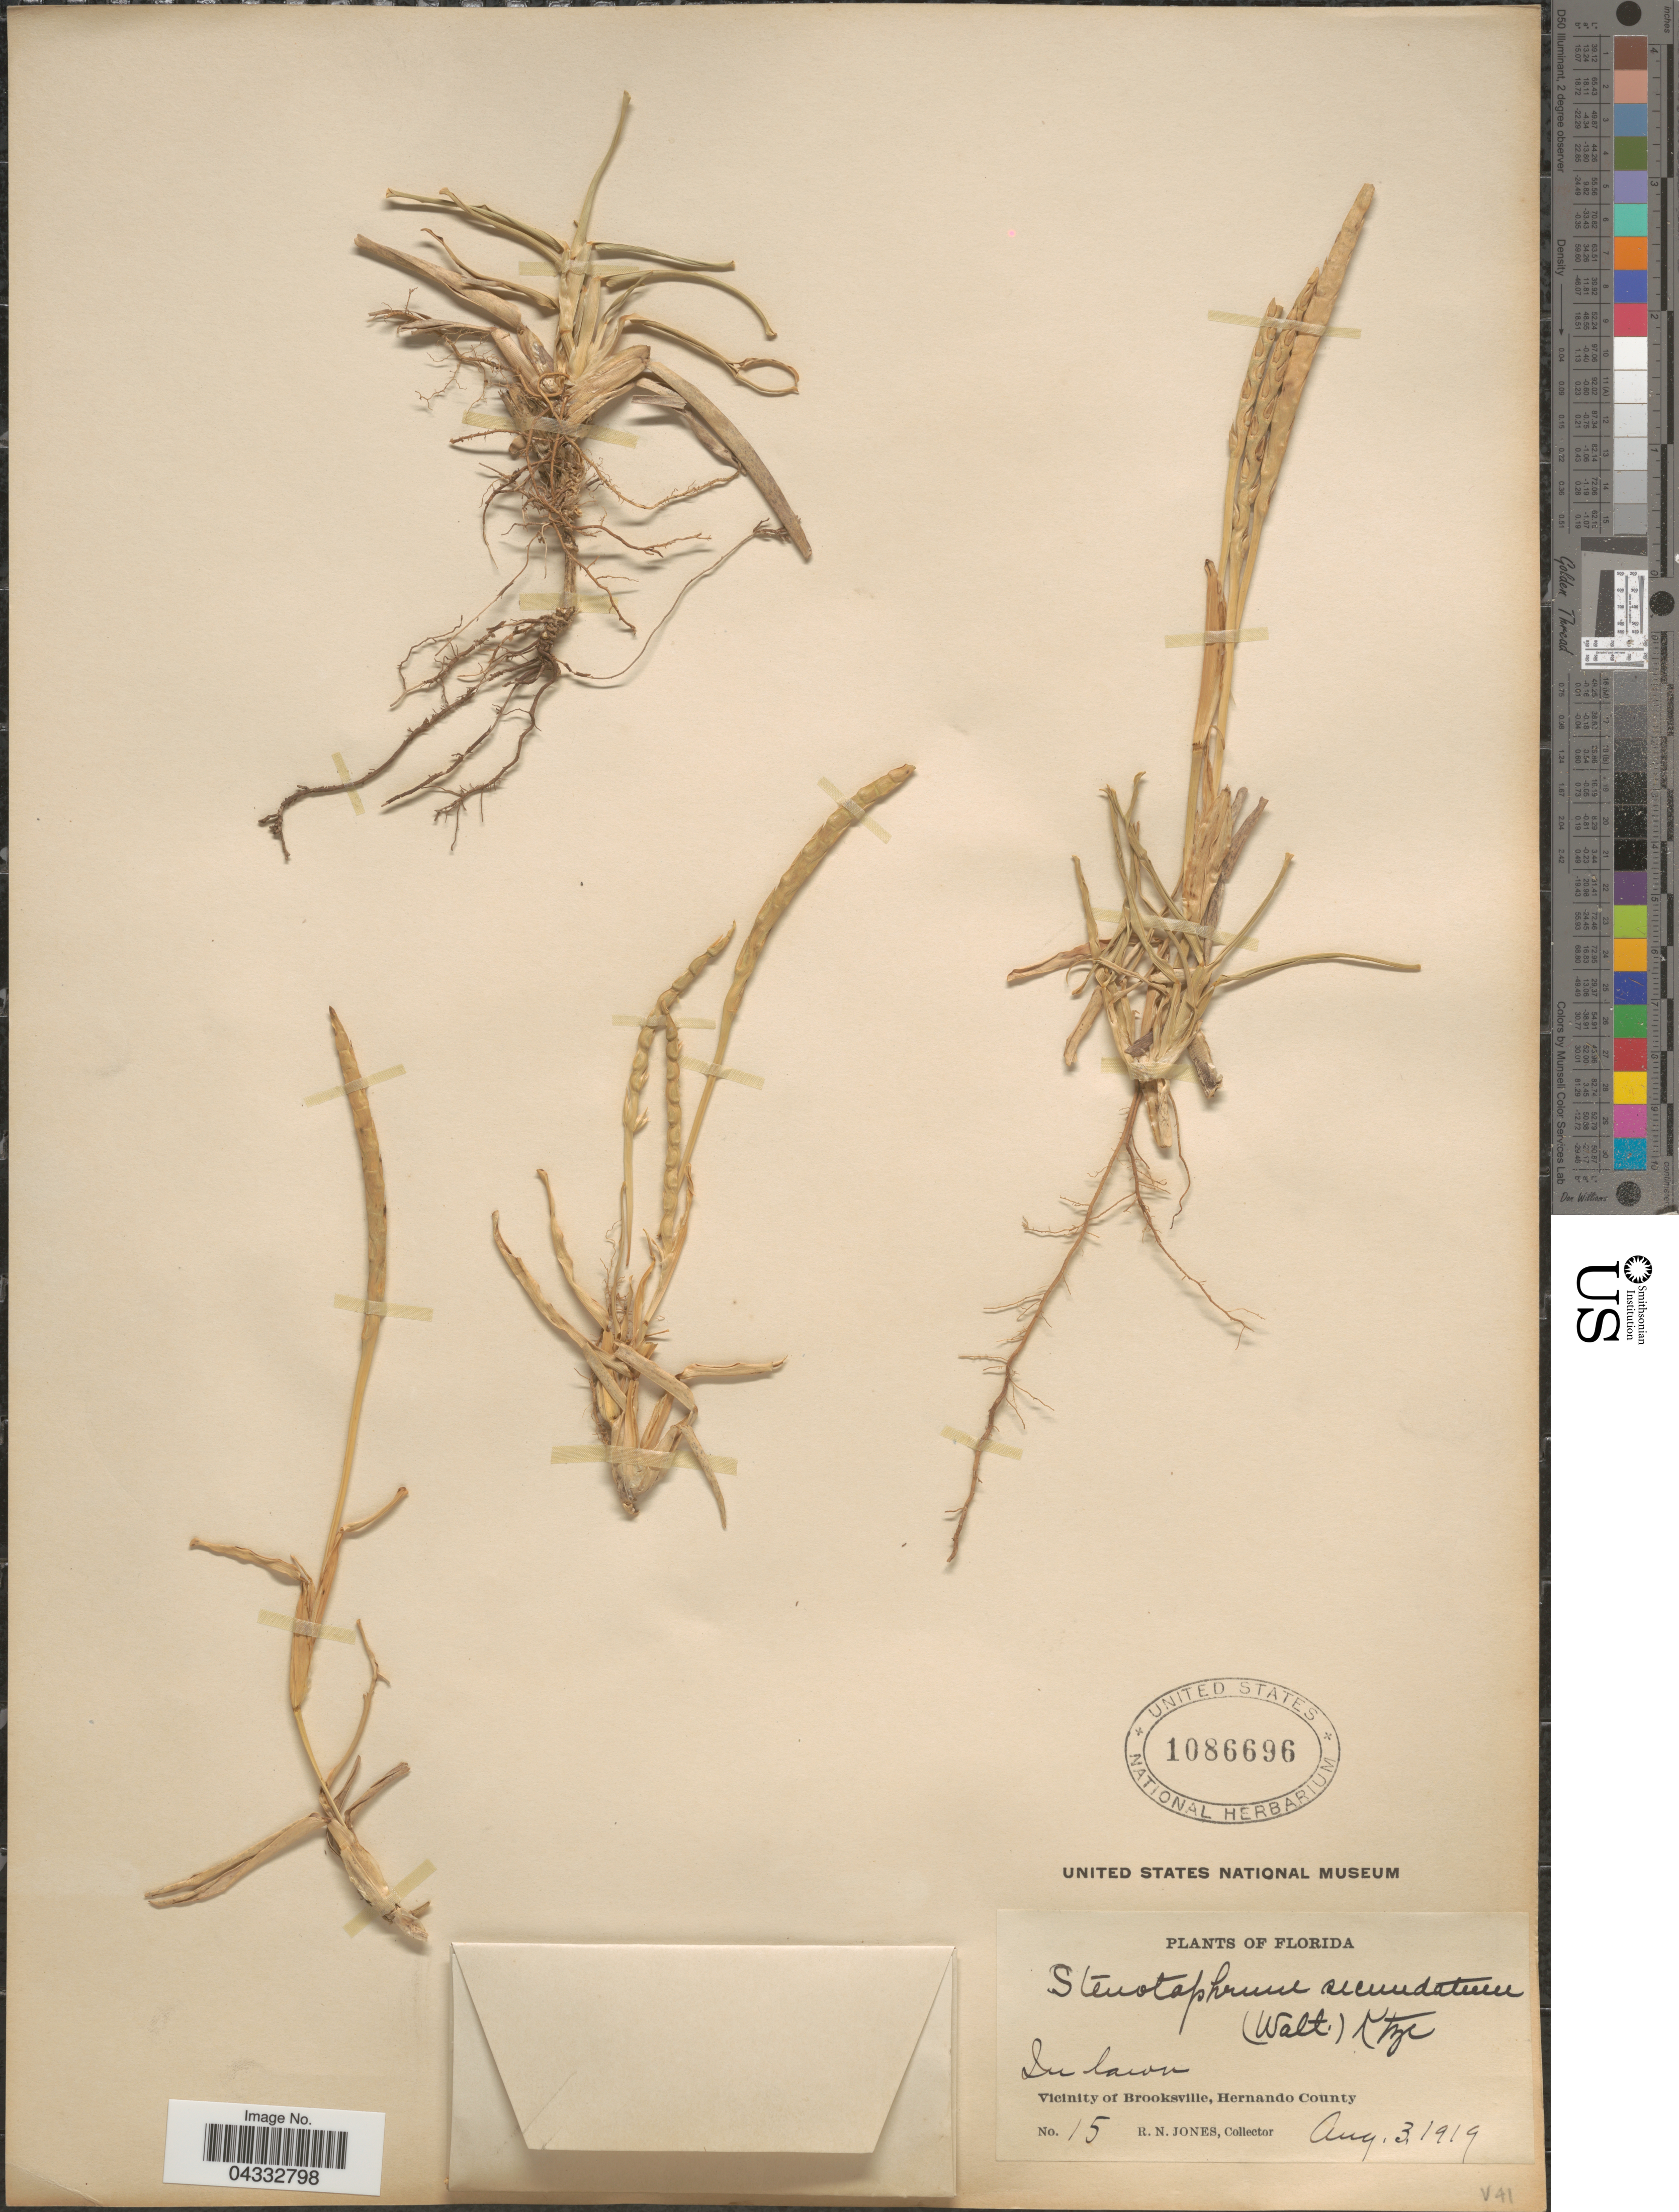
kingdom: Plantae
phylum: Tracheophyta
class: Liliopsida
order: Poales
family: Poaceae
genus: Stenotaphrum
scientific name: Stenotaphrum secundatum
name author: (Walter) Kuntze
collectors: R. N. Jones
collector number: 15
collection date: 1919-08-03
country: United States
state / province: Florida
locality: In lawn. Vicinity of Brooksville, Hernando County.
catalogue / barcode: US 1086696